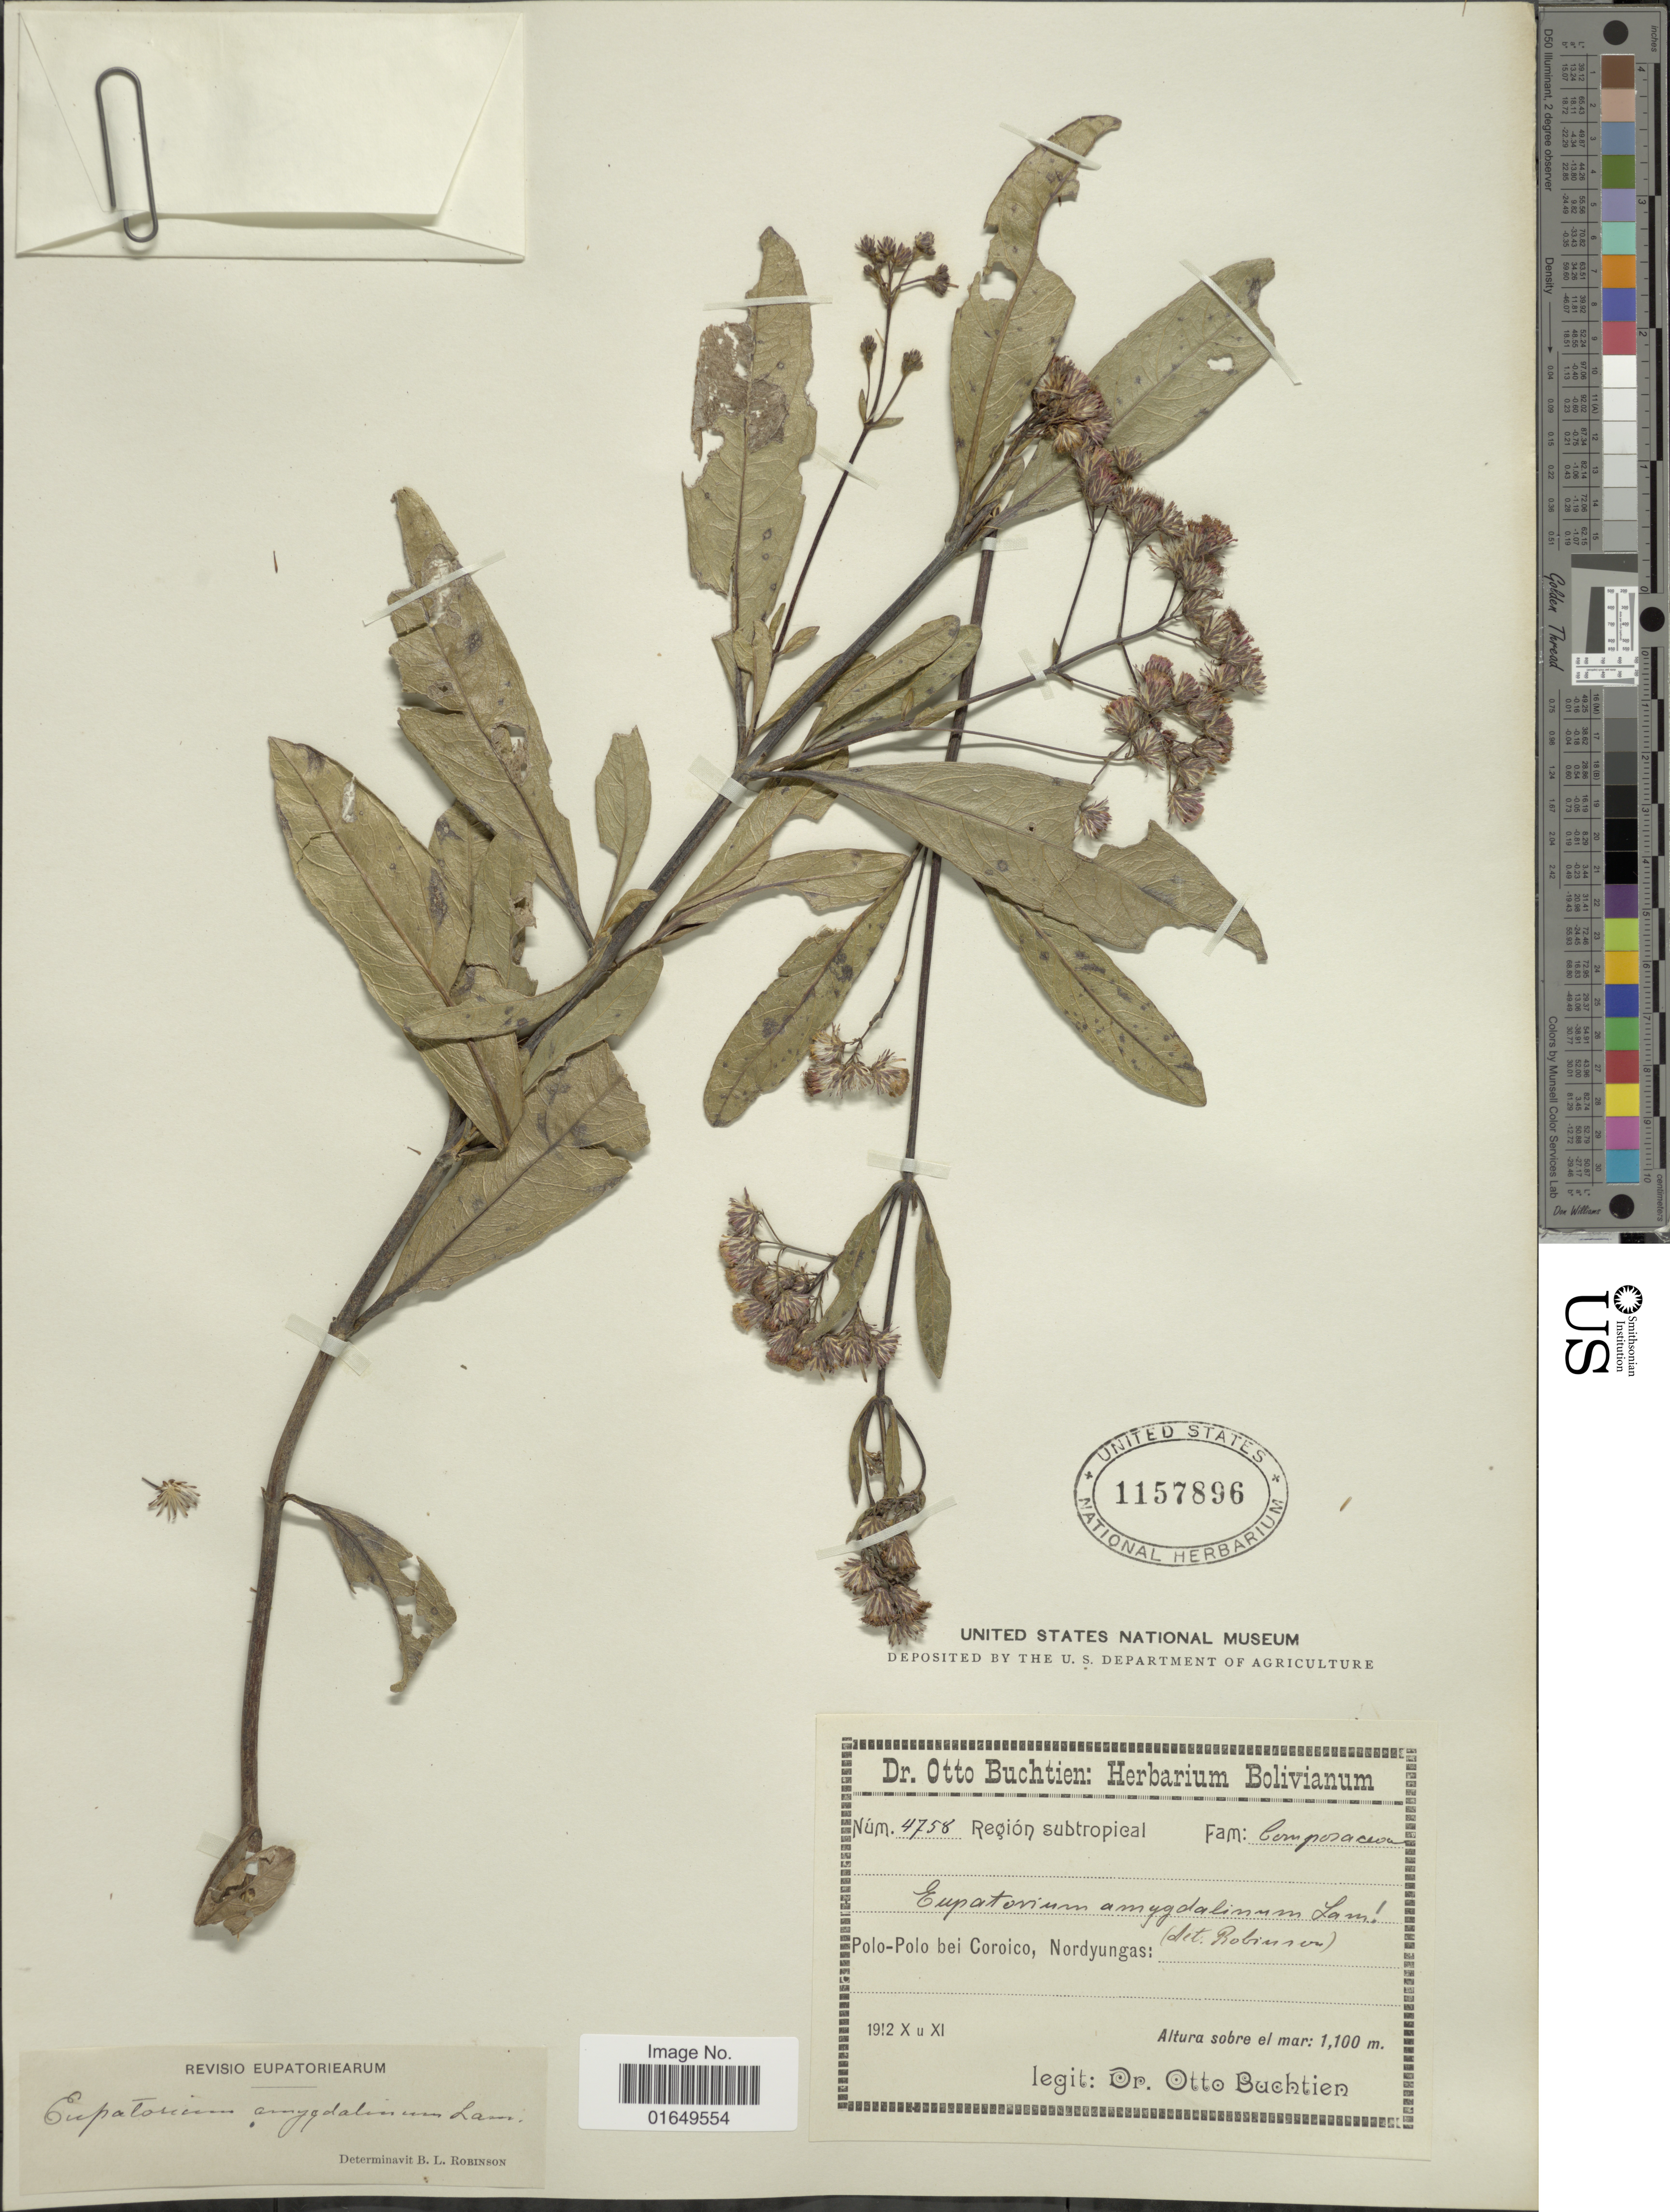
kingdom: Plantae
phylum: Tracheophyta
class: Magnoliopsida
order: Asterales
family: Asteraceae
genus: Ayapana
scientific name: Ayapana amygdalina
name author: (Lam.) R.M. King & H. Rob.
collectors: O. Buchtien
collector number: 4758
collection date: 1912-10/1912-11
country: Bolivia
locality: Región subtropical. Polo-Polo bei Coroico, Nordyungas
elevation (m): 1100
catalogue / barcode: US 1157896